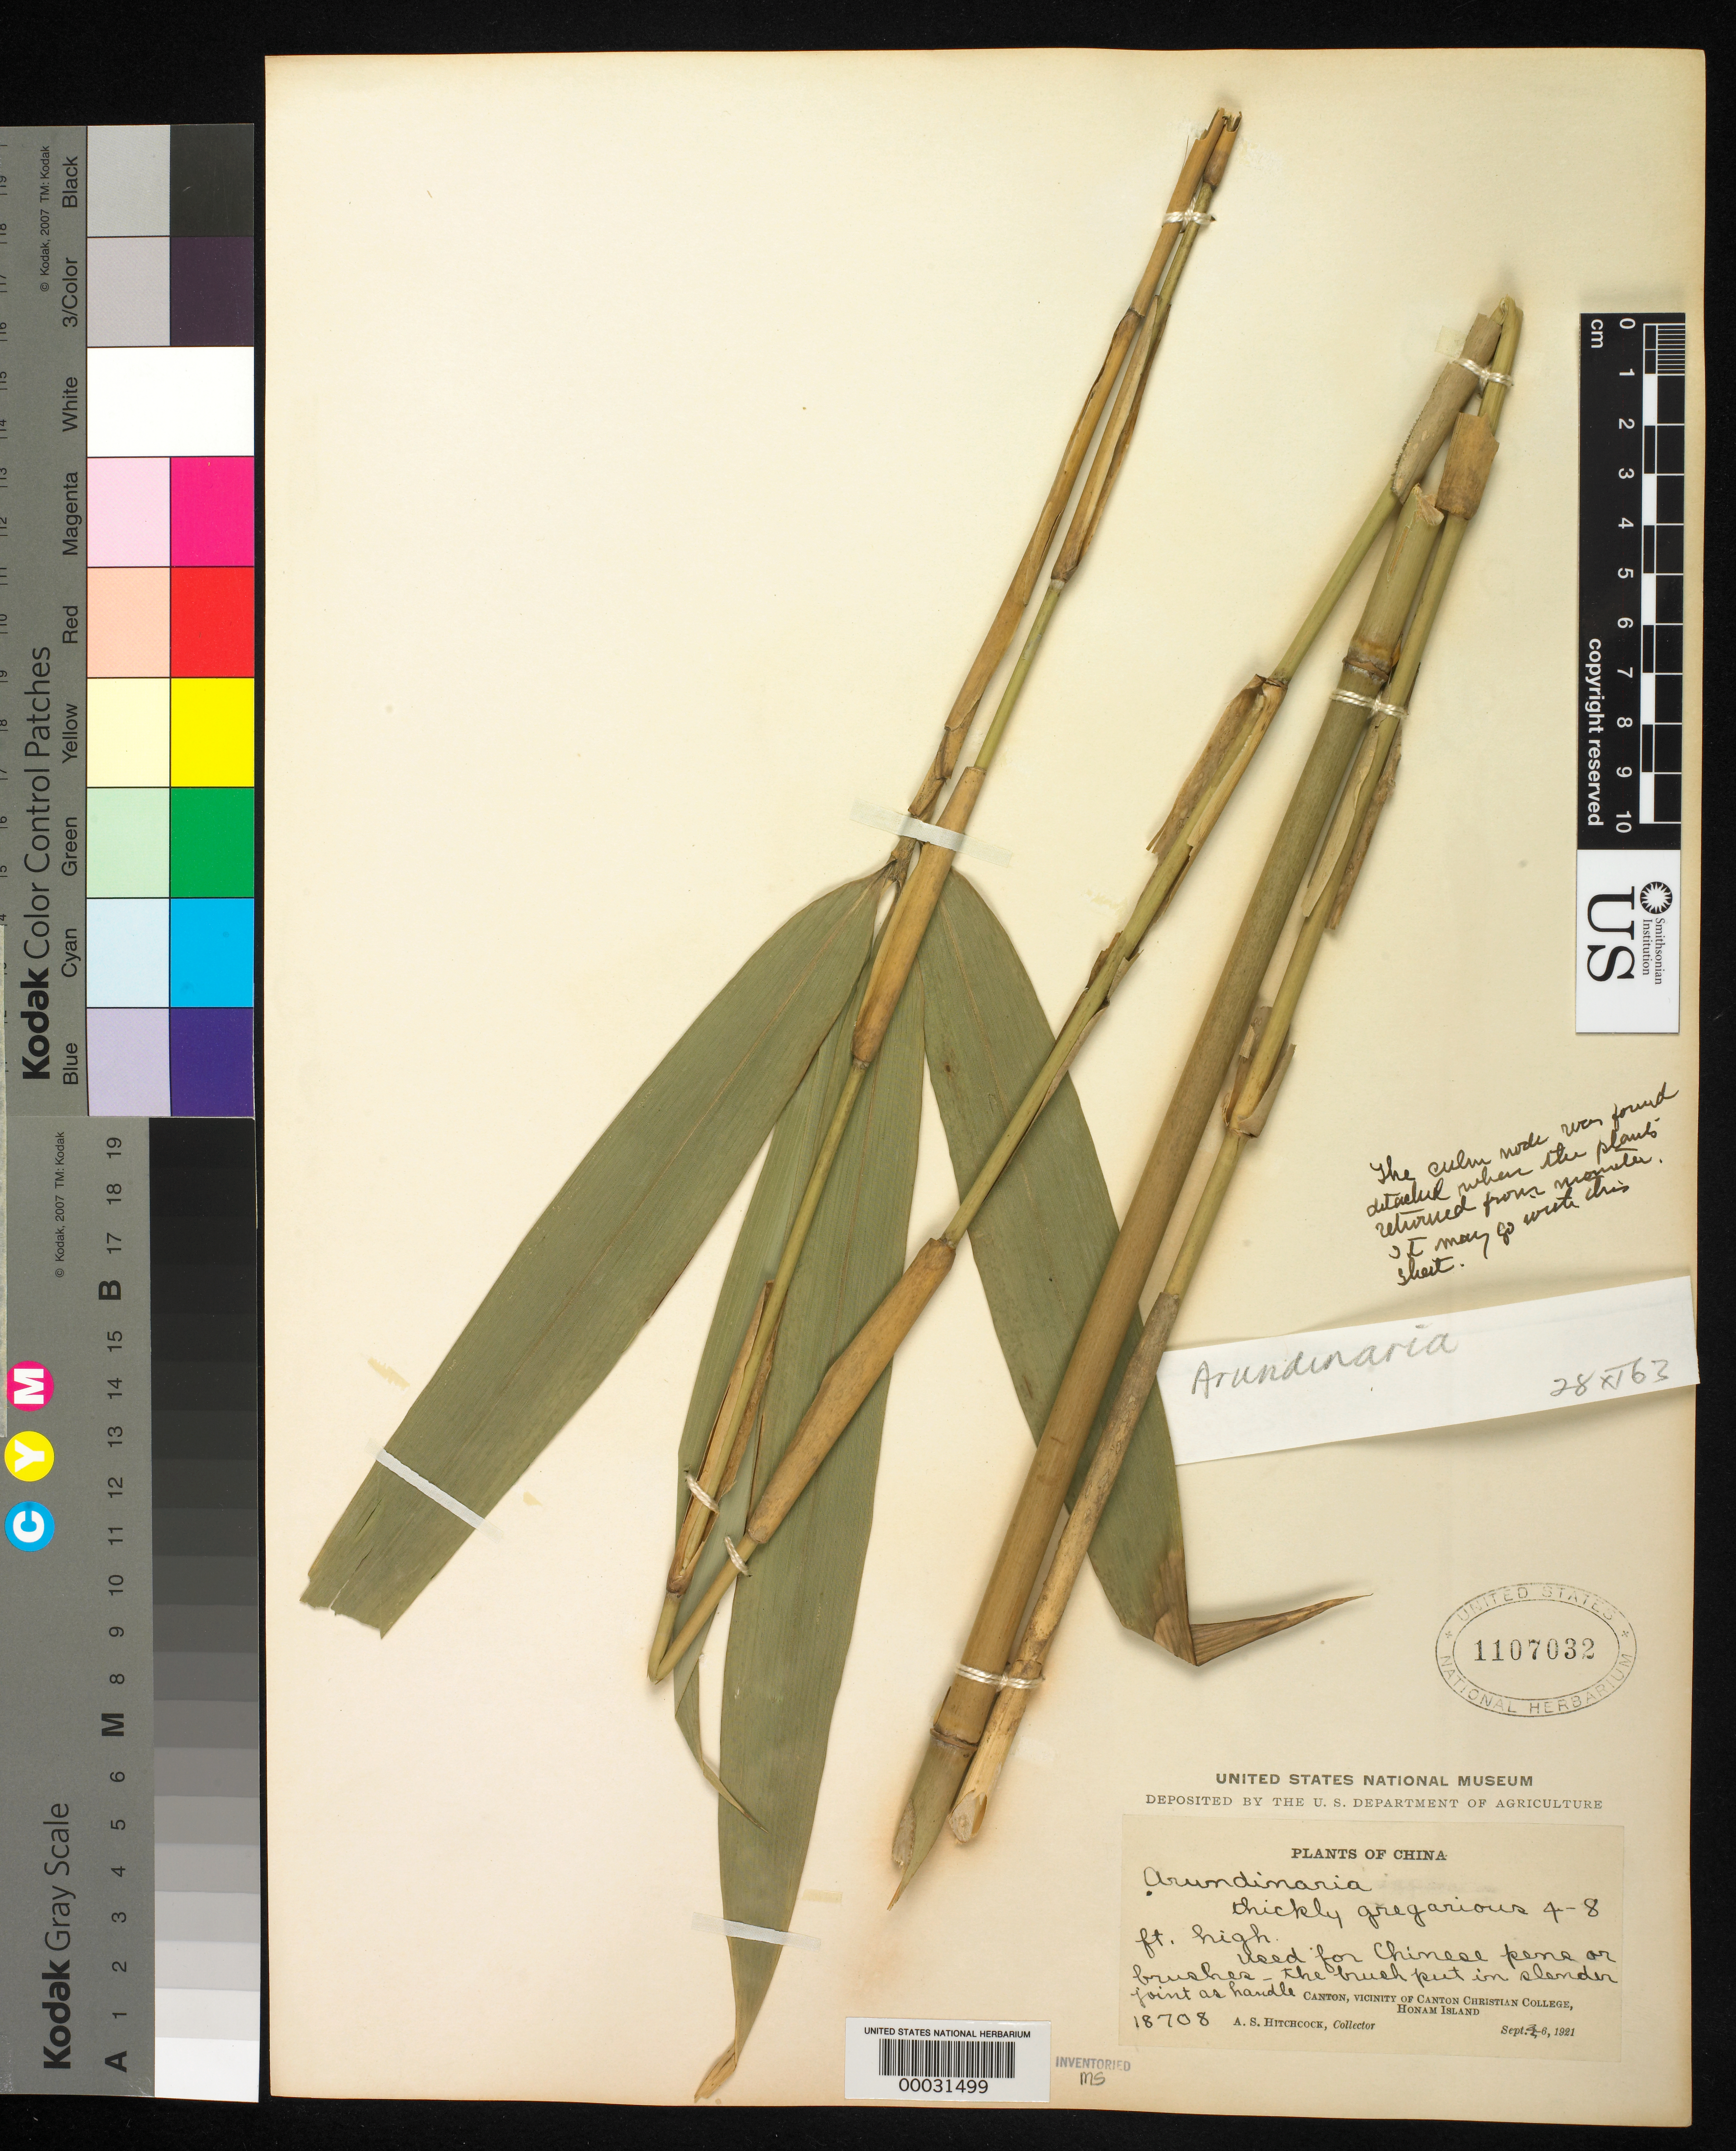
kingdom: Plantae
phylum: Tracheophyta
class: Liliopsida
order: Poales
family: Poaceae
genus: Arundinaria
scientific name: Arundinaria sp.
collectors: A. S. Hitchcock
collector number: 18708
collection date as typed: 06 Sep 1921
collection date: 1921-09-06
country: China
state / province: Guangdong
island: Honam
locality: Canton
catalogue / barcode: US 1107032